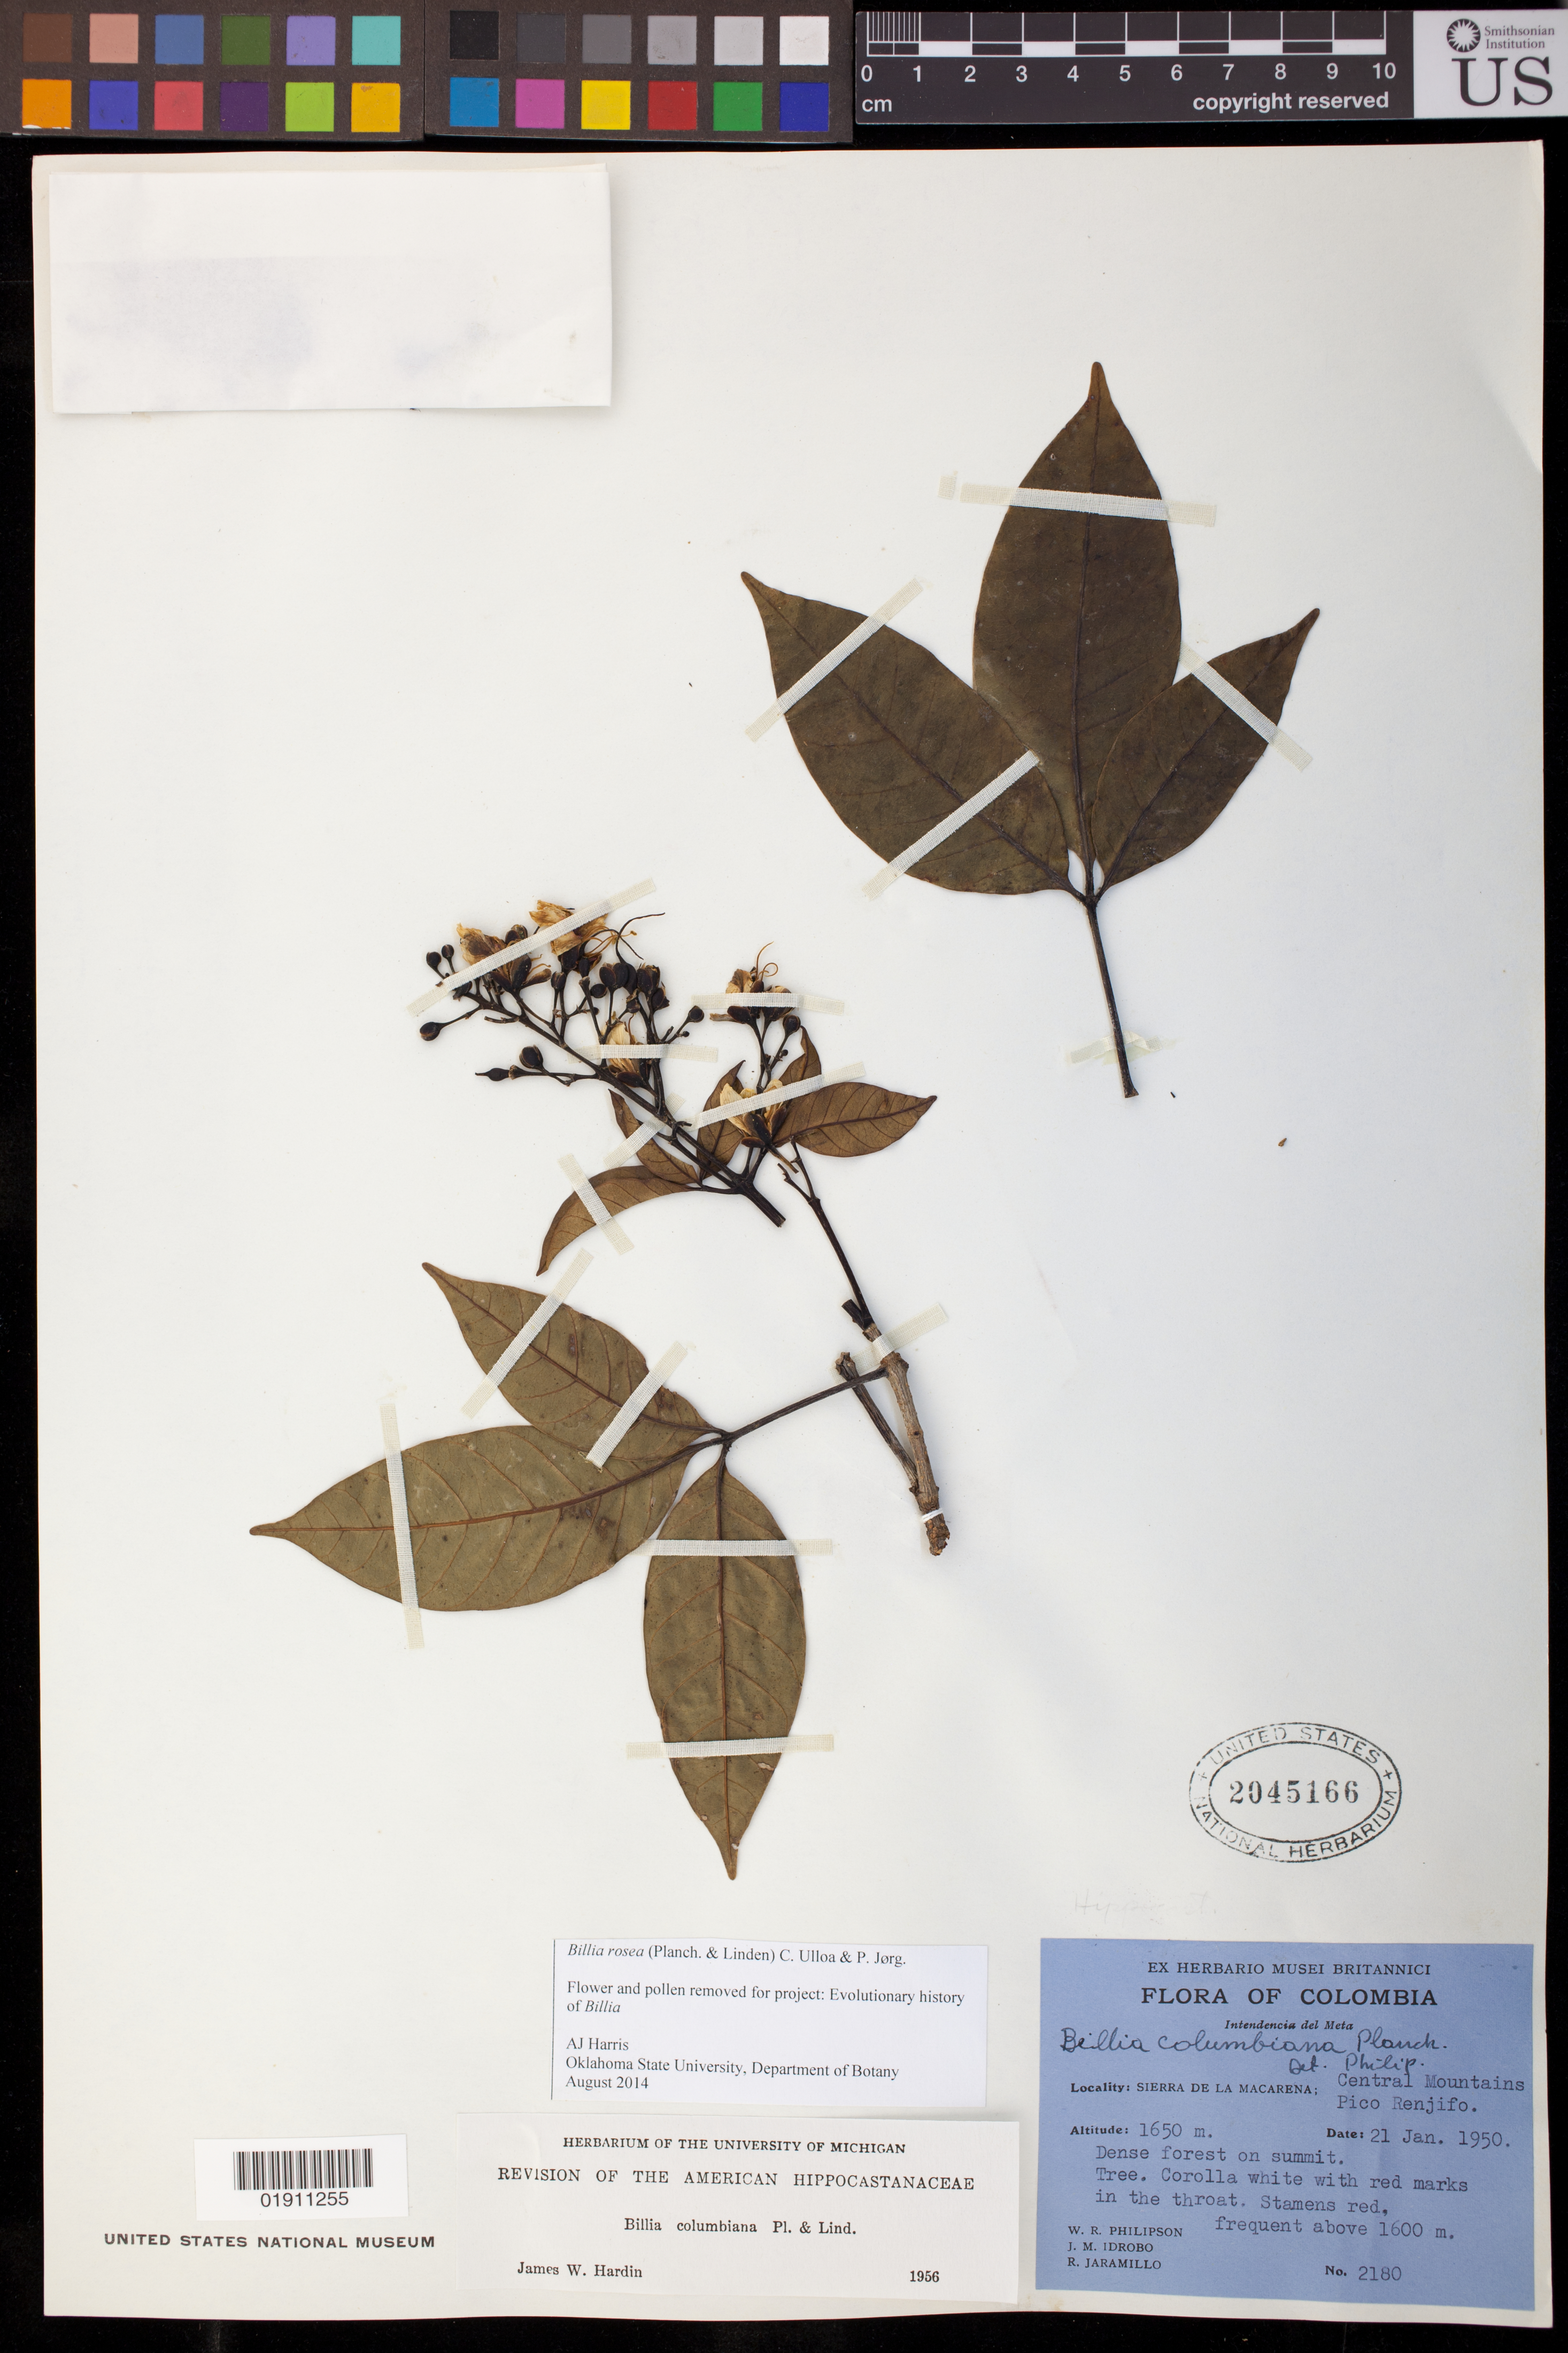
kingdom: Plantae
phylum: Tracheophyta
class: Magnoliopsida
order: Sapindales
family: Sapindaceae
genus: Billia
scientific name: Billia rosea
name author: (Planch. & Linden) C. Ulloa & P.M. Jørg.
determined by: Harris, A. J.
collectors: W. R. Philipson & J. M. Idrobo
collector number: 2180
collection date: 1950-01-21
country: Colombia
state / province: Meta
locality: SIERRA DE LA MACARENA; Central Mountains Pico Renjifo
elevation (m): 1650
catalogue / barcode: US 2045166